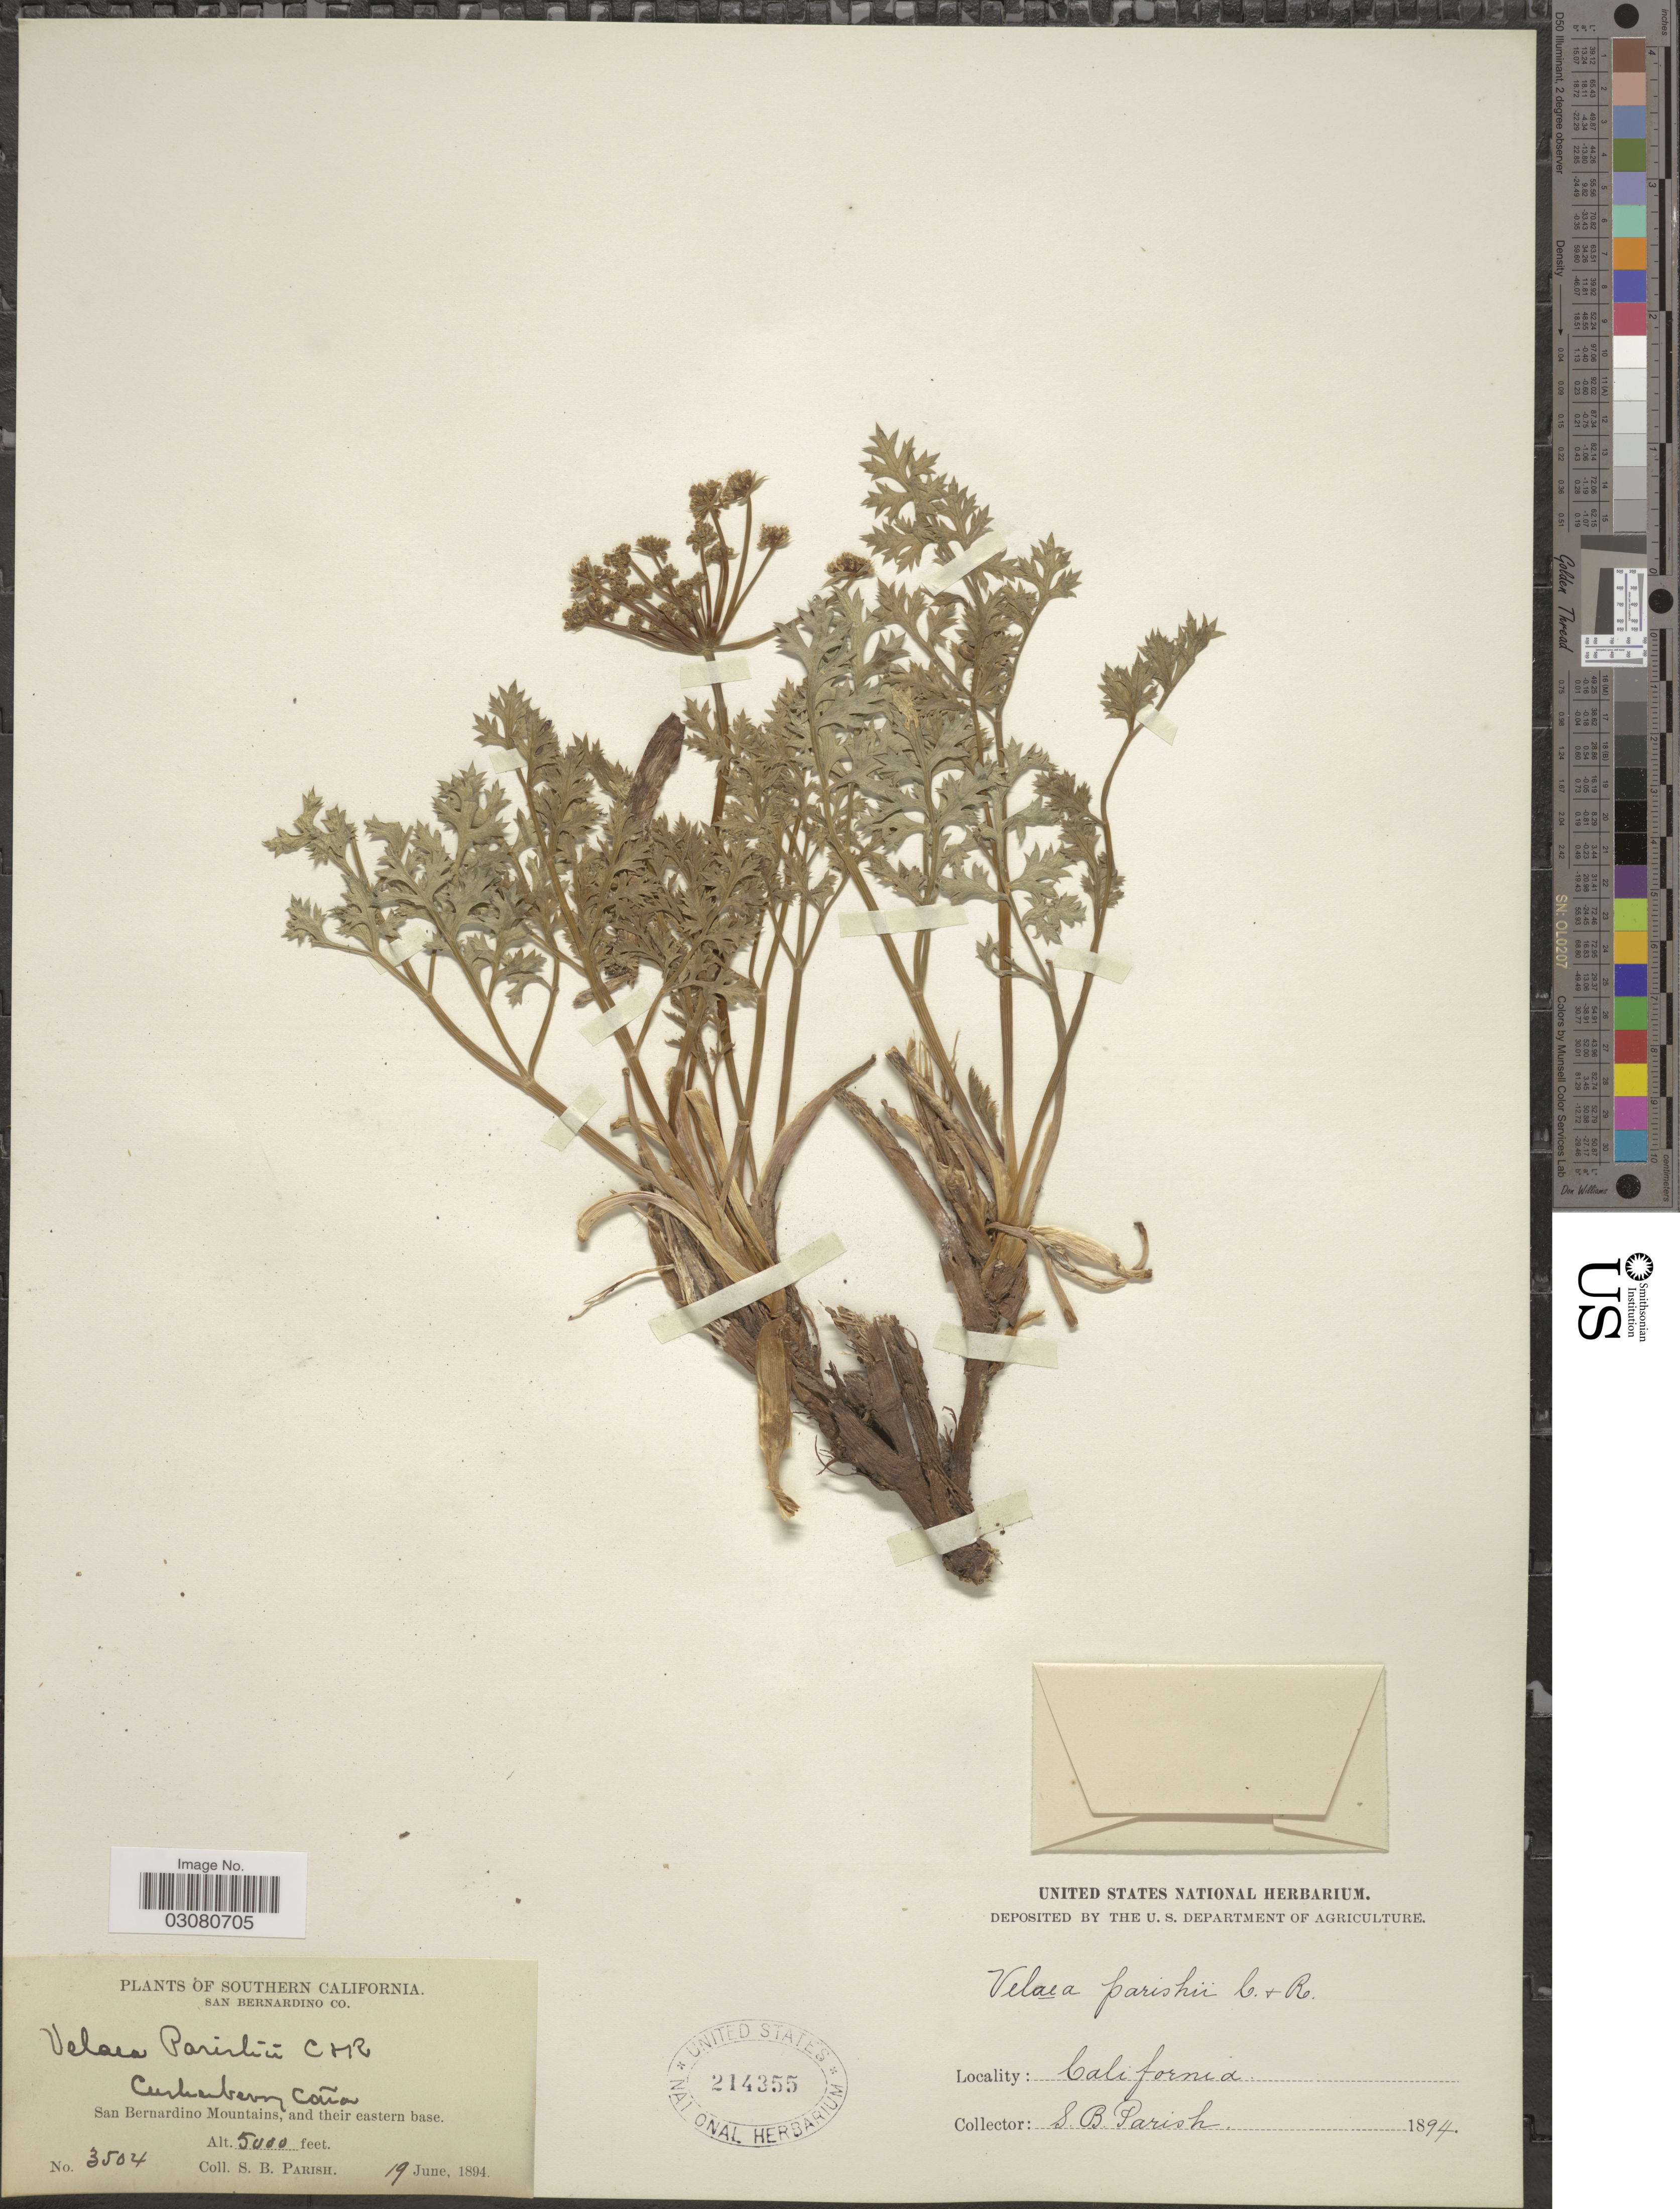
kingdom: Plantae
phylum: Tracheophyta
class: Magnoliopsida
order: Apiales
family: Apiaceae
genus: Drudeophytum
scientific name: Drudeophytum parishii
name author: (J.M. Coult. & Rose) J.M. Coult. & Rose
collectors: S. B. Parish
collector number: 3504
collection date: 1894-06-19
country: United States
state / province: California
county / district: San Bernardino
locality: Southern California. San Bernardino Co. Cushenberry Cañon. San Bernardino Mountains, and their eastern base.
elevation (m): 1524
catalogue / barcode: US 214355